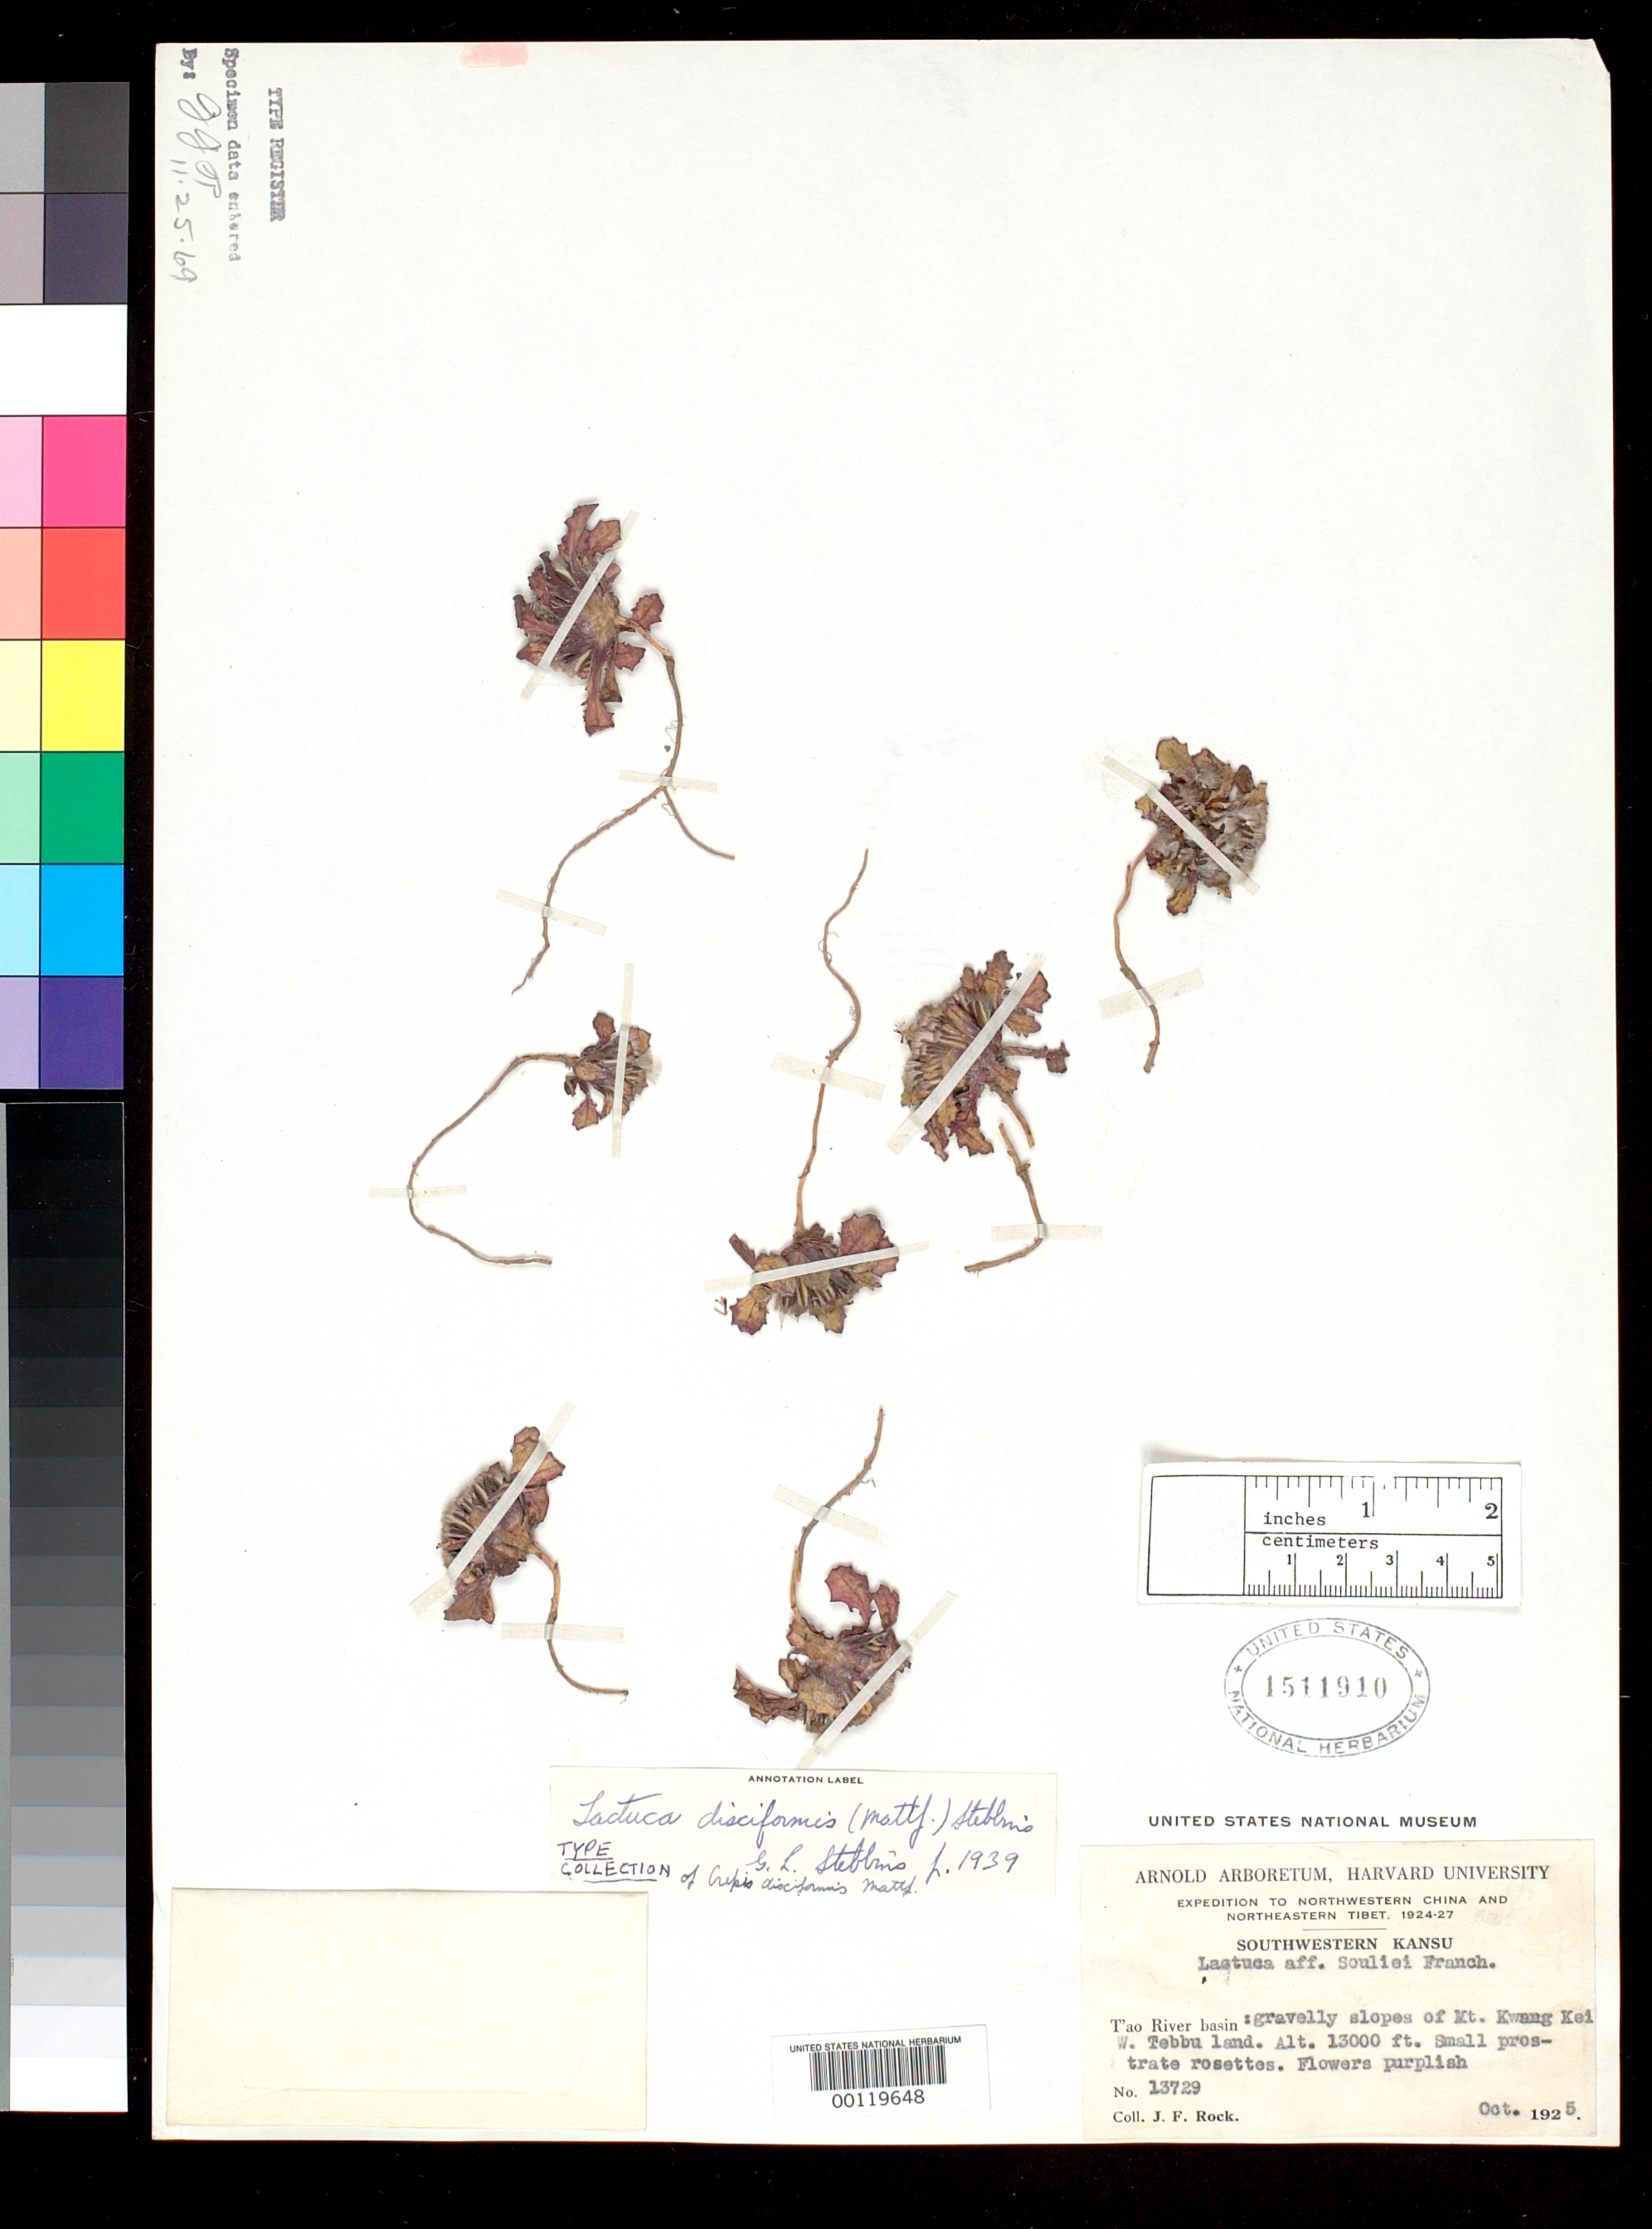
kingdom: Plantae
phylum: Tracheophyta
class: Magnoliopsida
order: Asterales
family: Asteraceae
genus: Crepis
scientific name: Crepis disciformis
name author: Mattf.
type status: Isotype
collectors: J. F. Rock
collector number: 13729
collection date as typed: Oct 1925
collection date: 1925-10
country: China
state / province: Gansu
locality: Mt Kwang Dei.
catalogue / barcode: US 1511910